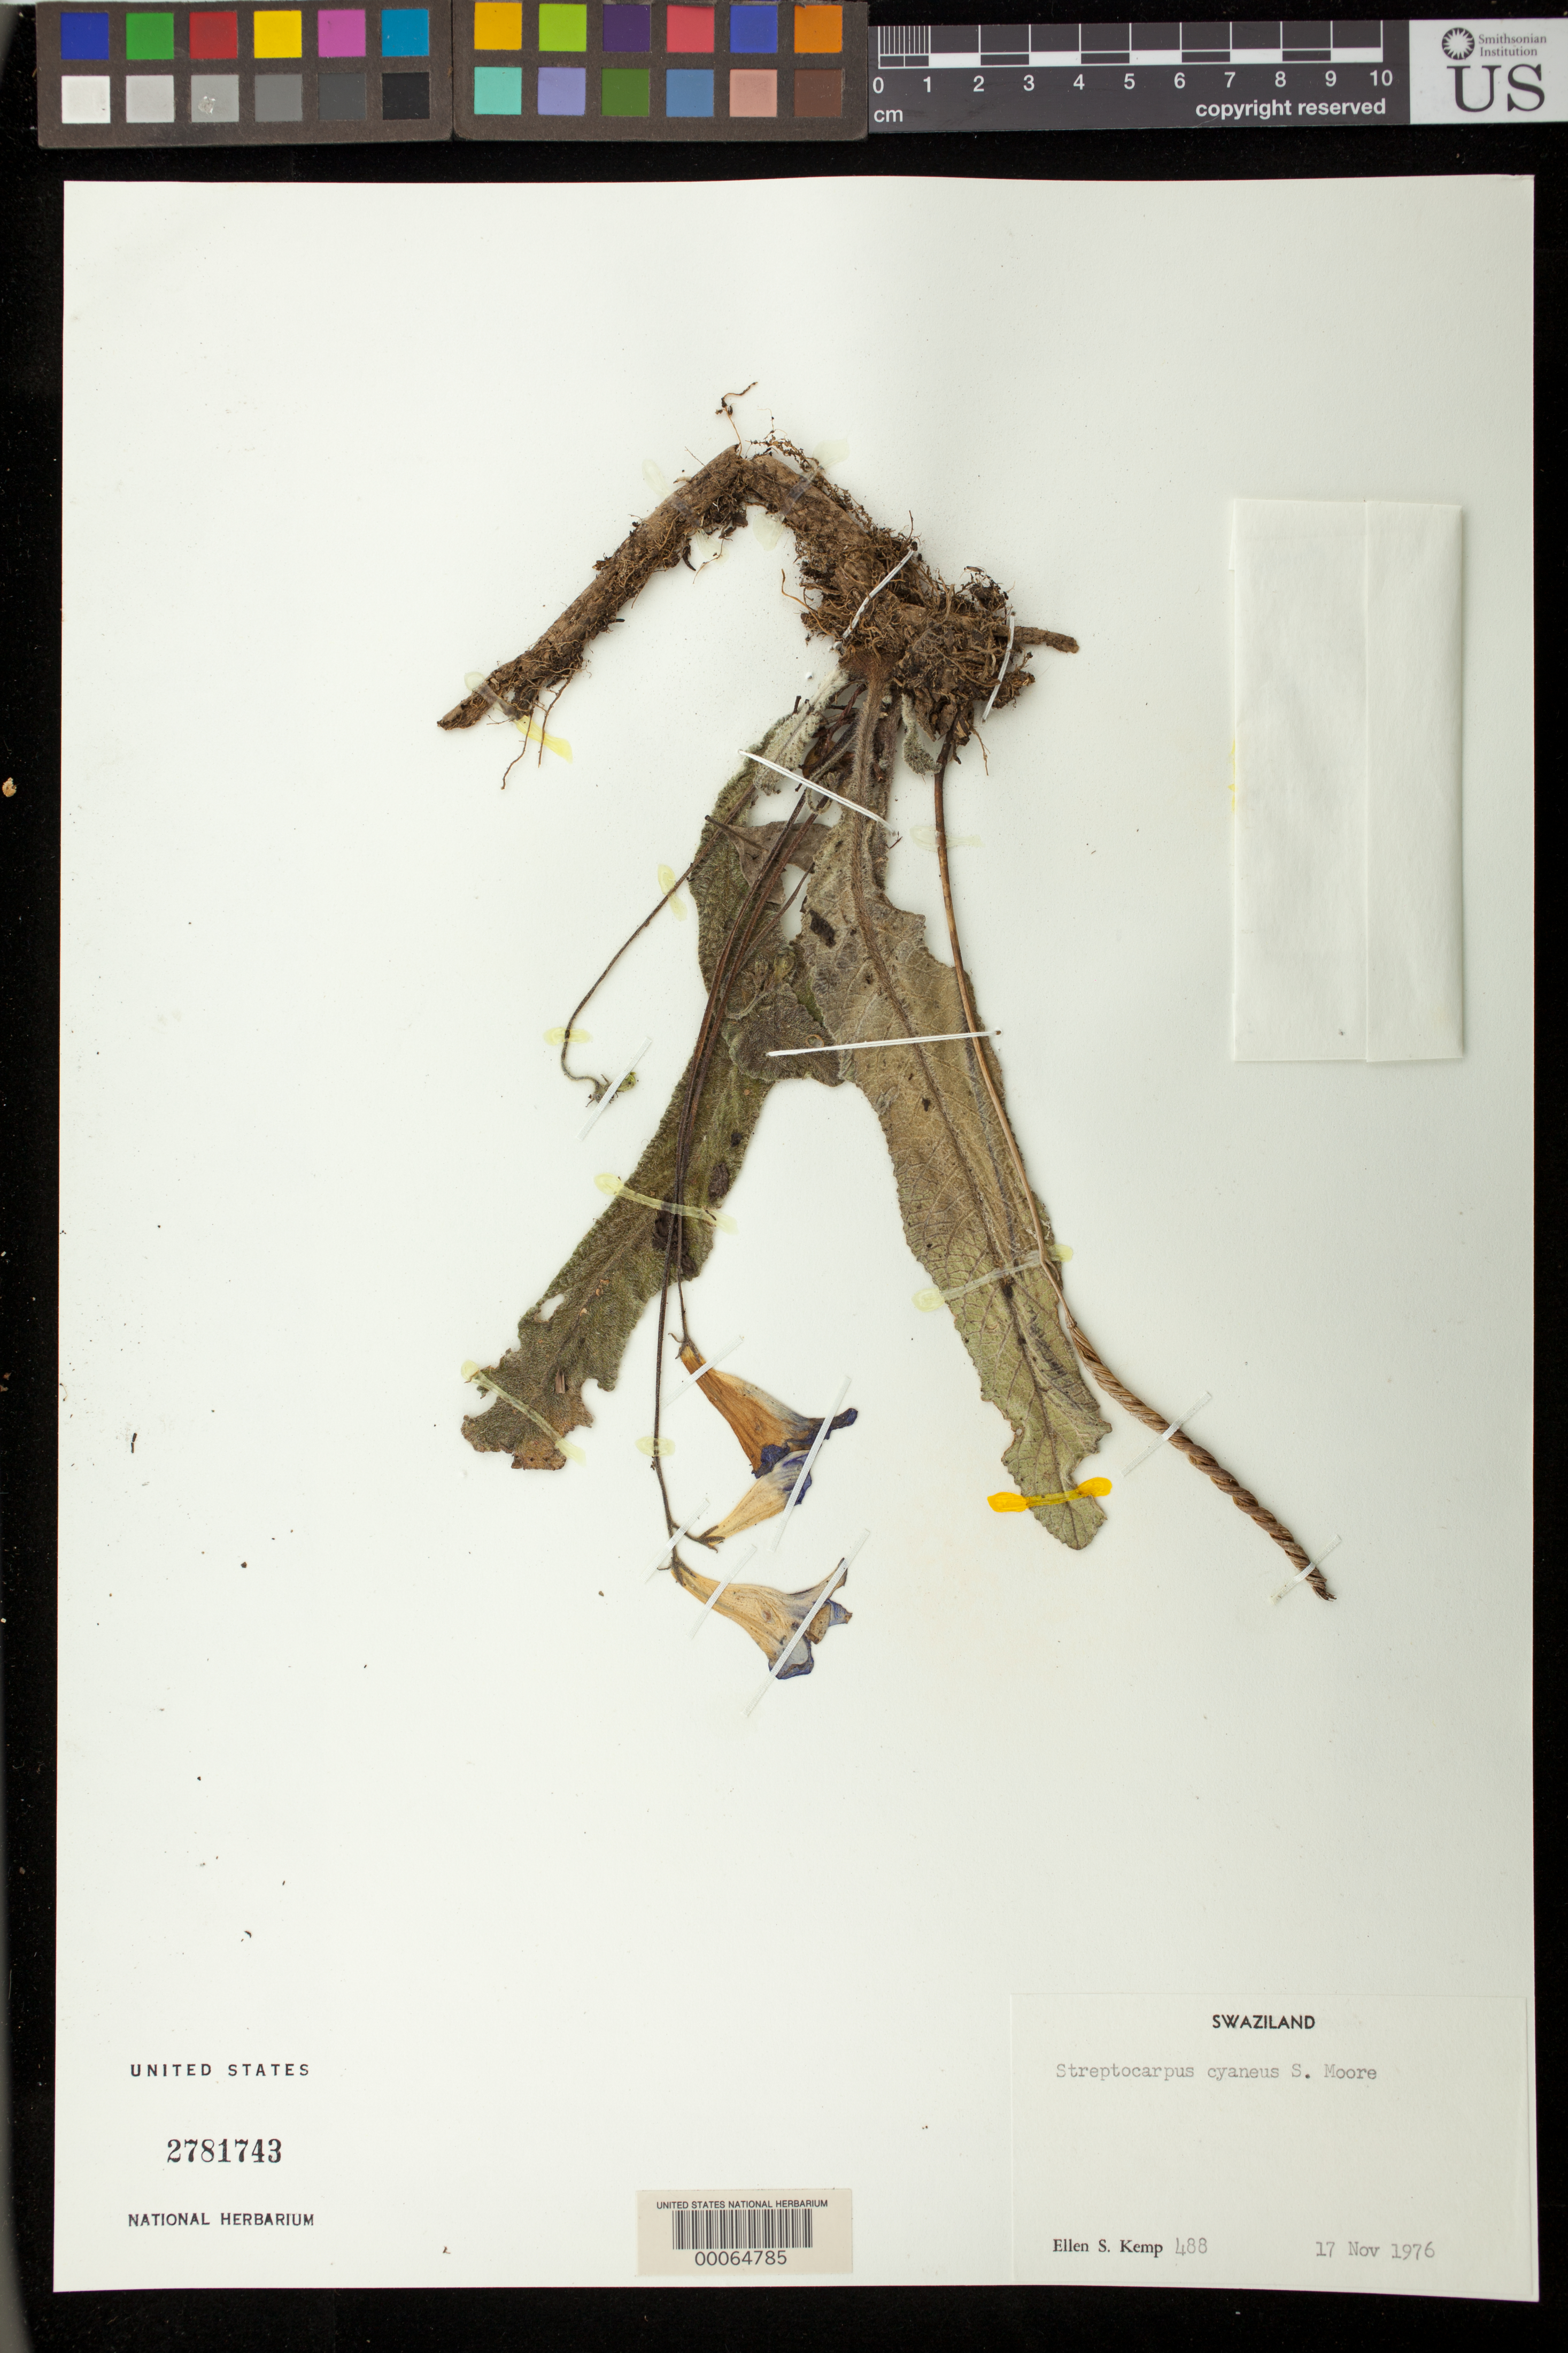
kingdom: Plantae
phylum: Tracheophyta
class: Magnoliopsida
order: Lamiales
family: Gesneriaceae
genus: Streptocarpus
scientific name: Streptocarpus cyaneus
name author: S. Moore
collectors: E. S. Kemp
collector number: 488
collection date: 1976-11-17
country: Eswatini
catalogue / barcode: US 2781743